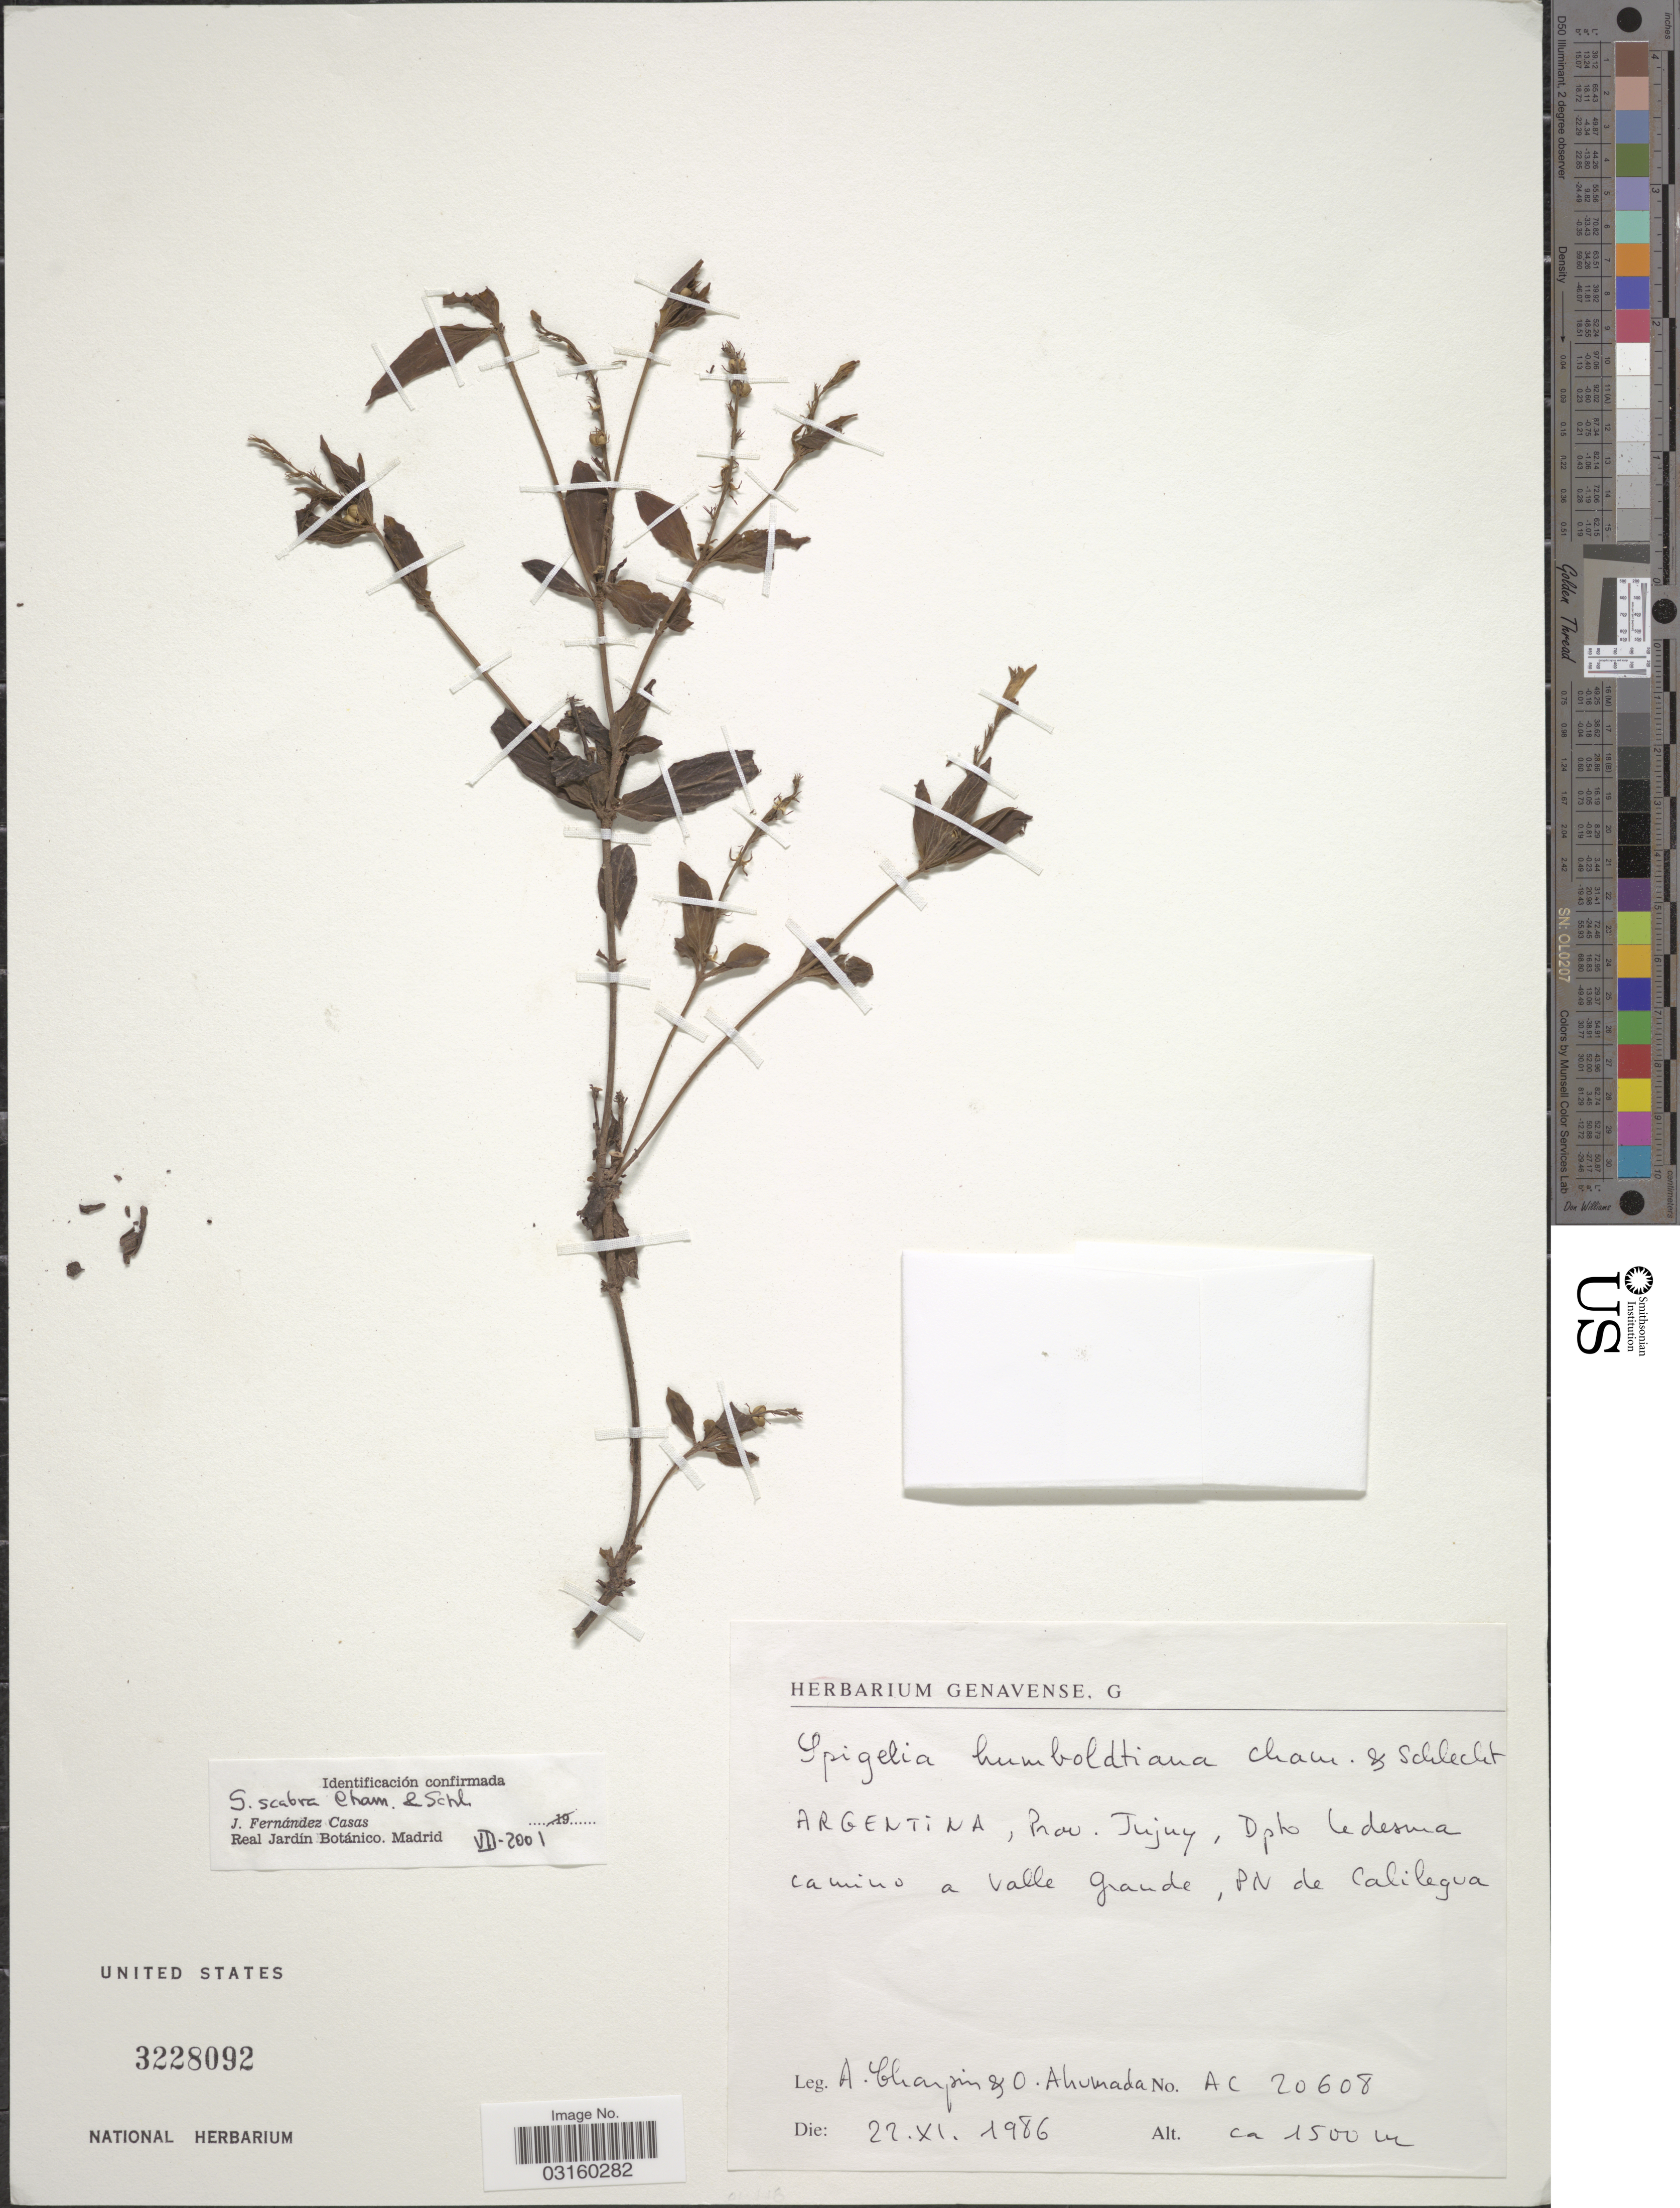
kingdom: Plantae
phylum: Tracheophyta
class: Magnoliopsida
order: Gentianales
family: Loganiaceae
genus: Spigelia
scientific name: Spigelia scabra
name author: Cham. & Schltdl.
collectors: A. Charpin & O. Ahumada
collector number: AC 20608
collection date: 1986-11-22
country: Argentina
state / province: Jujuy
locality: Prov. Jujuy, Dpto. ledesma camino a Valle Grande, PN de Calilegua.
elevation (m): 1500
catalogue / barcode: US 3228092